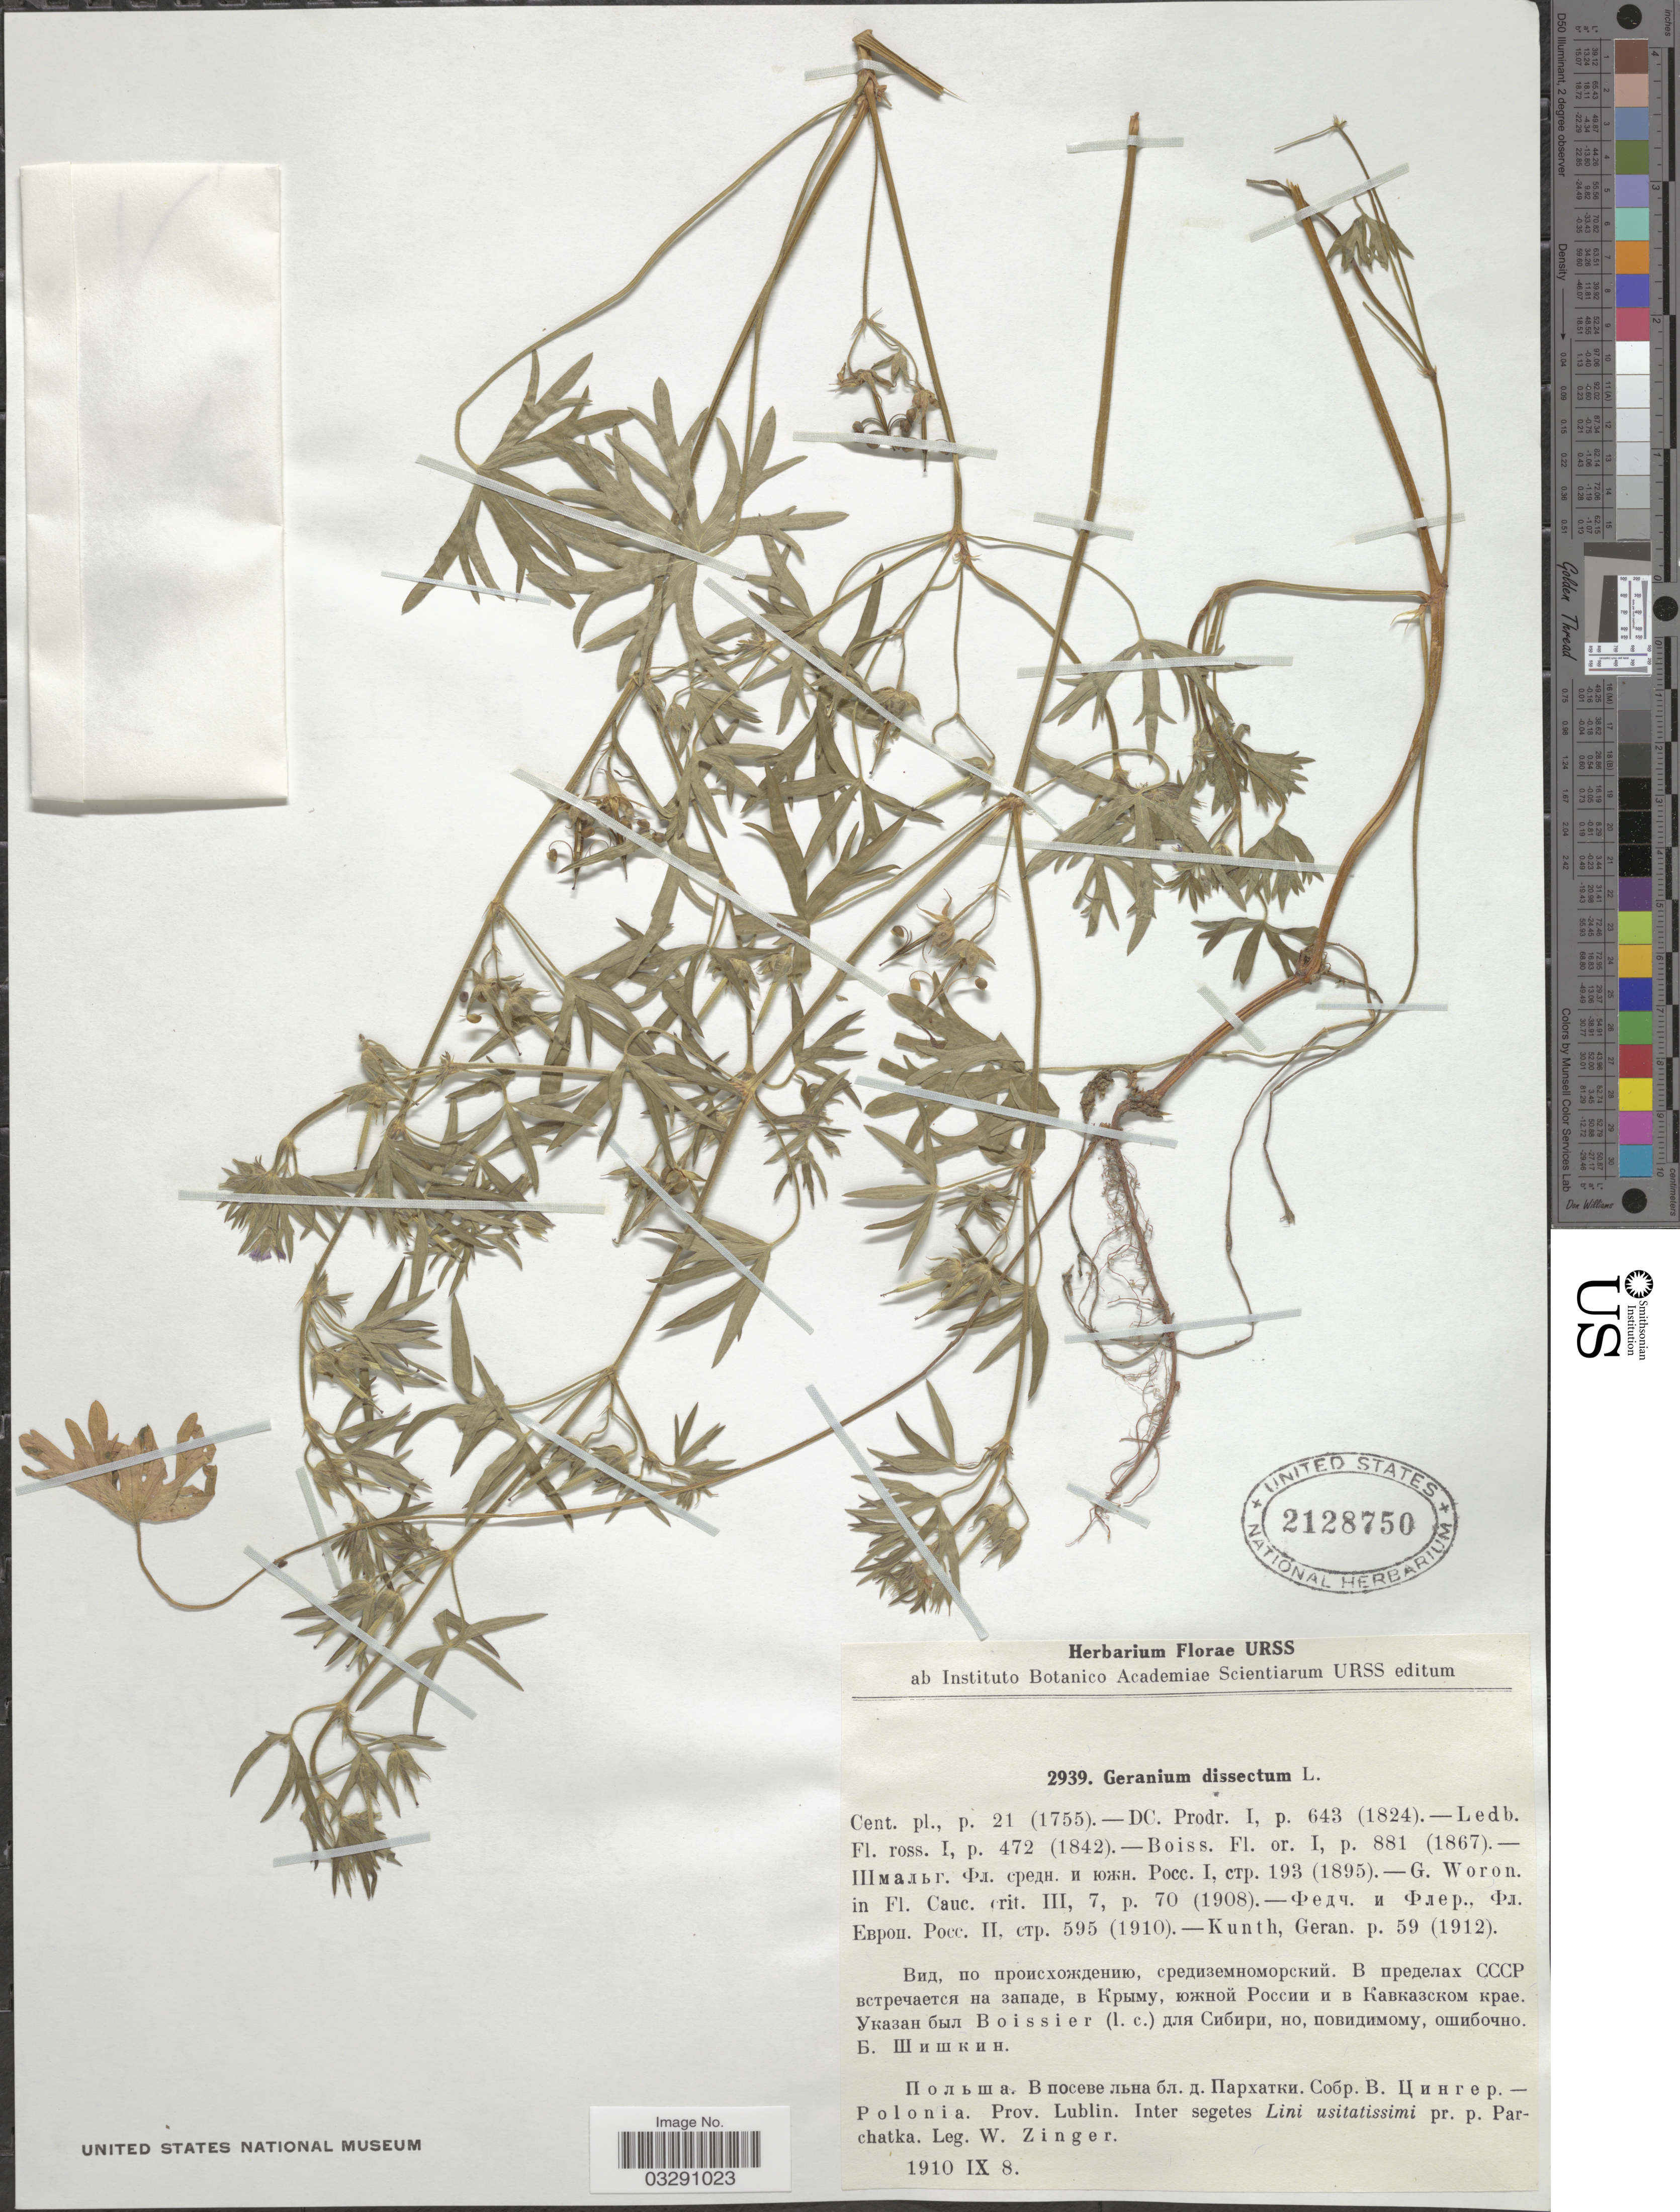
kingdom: Plantae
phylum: Tracheophyta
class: Magnoliopsida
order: Geraniales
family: Geraniaceae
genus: Geranium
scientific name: Geranium dissectum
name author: L.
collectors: W. Zinger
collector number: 2939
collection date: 1910-09-08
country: Poland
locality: Polonia. Prov. Lublin. Inter segetes Lini usitatissimi pr. p. Parchatka.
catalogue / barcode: US 2128750